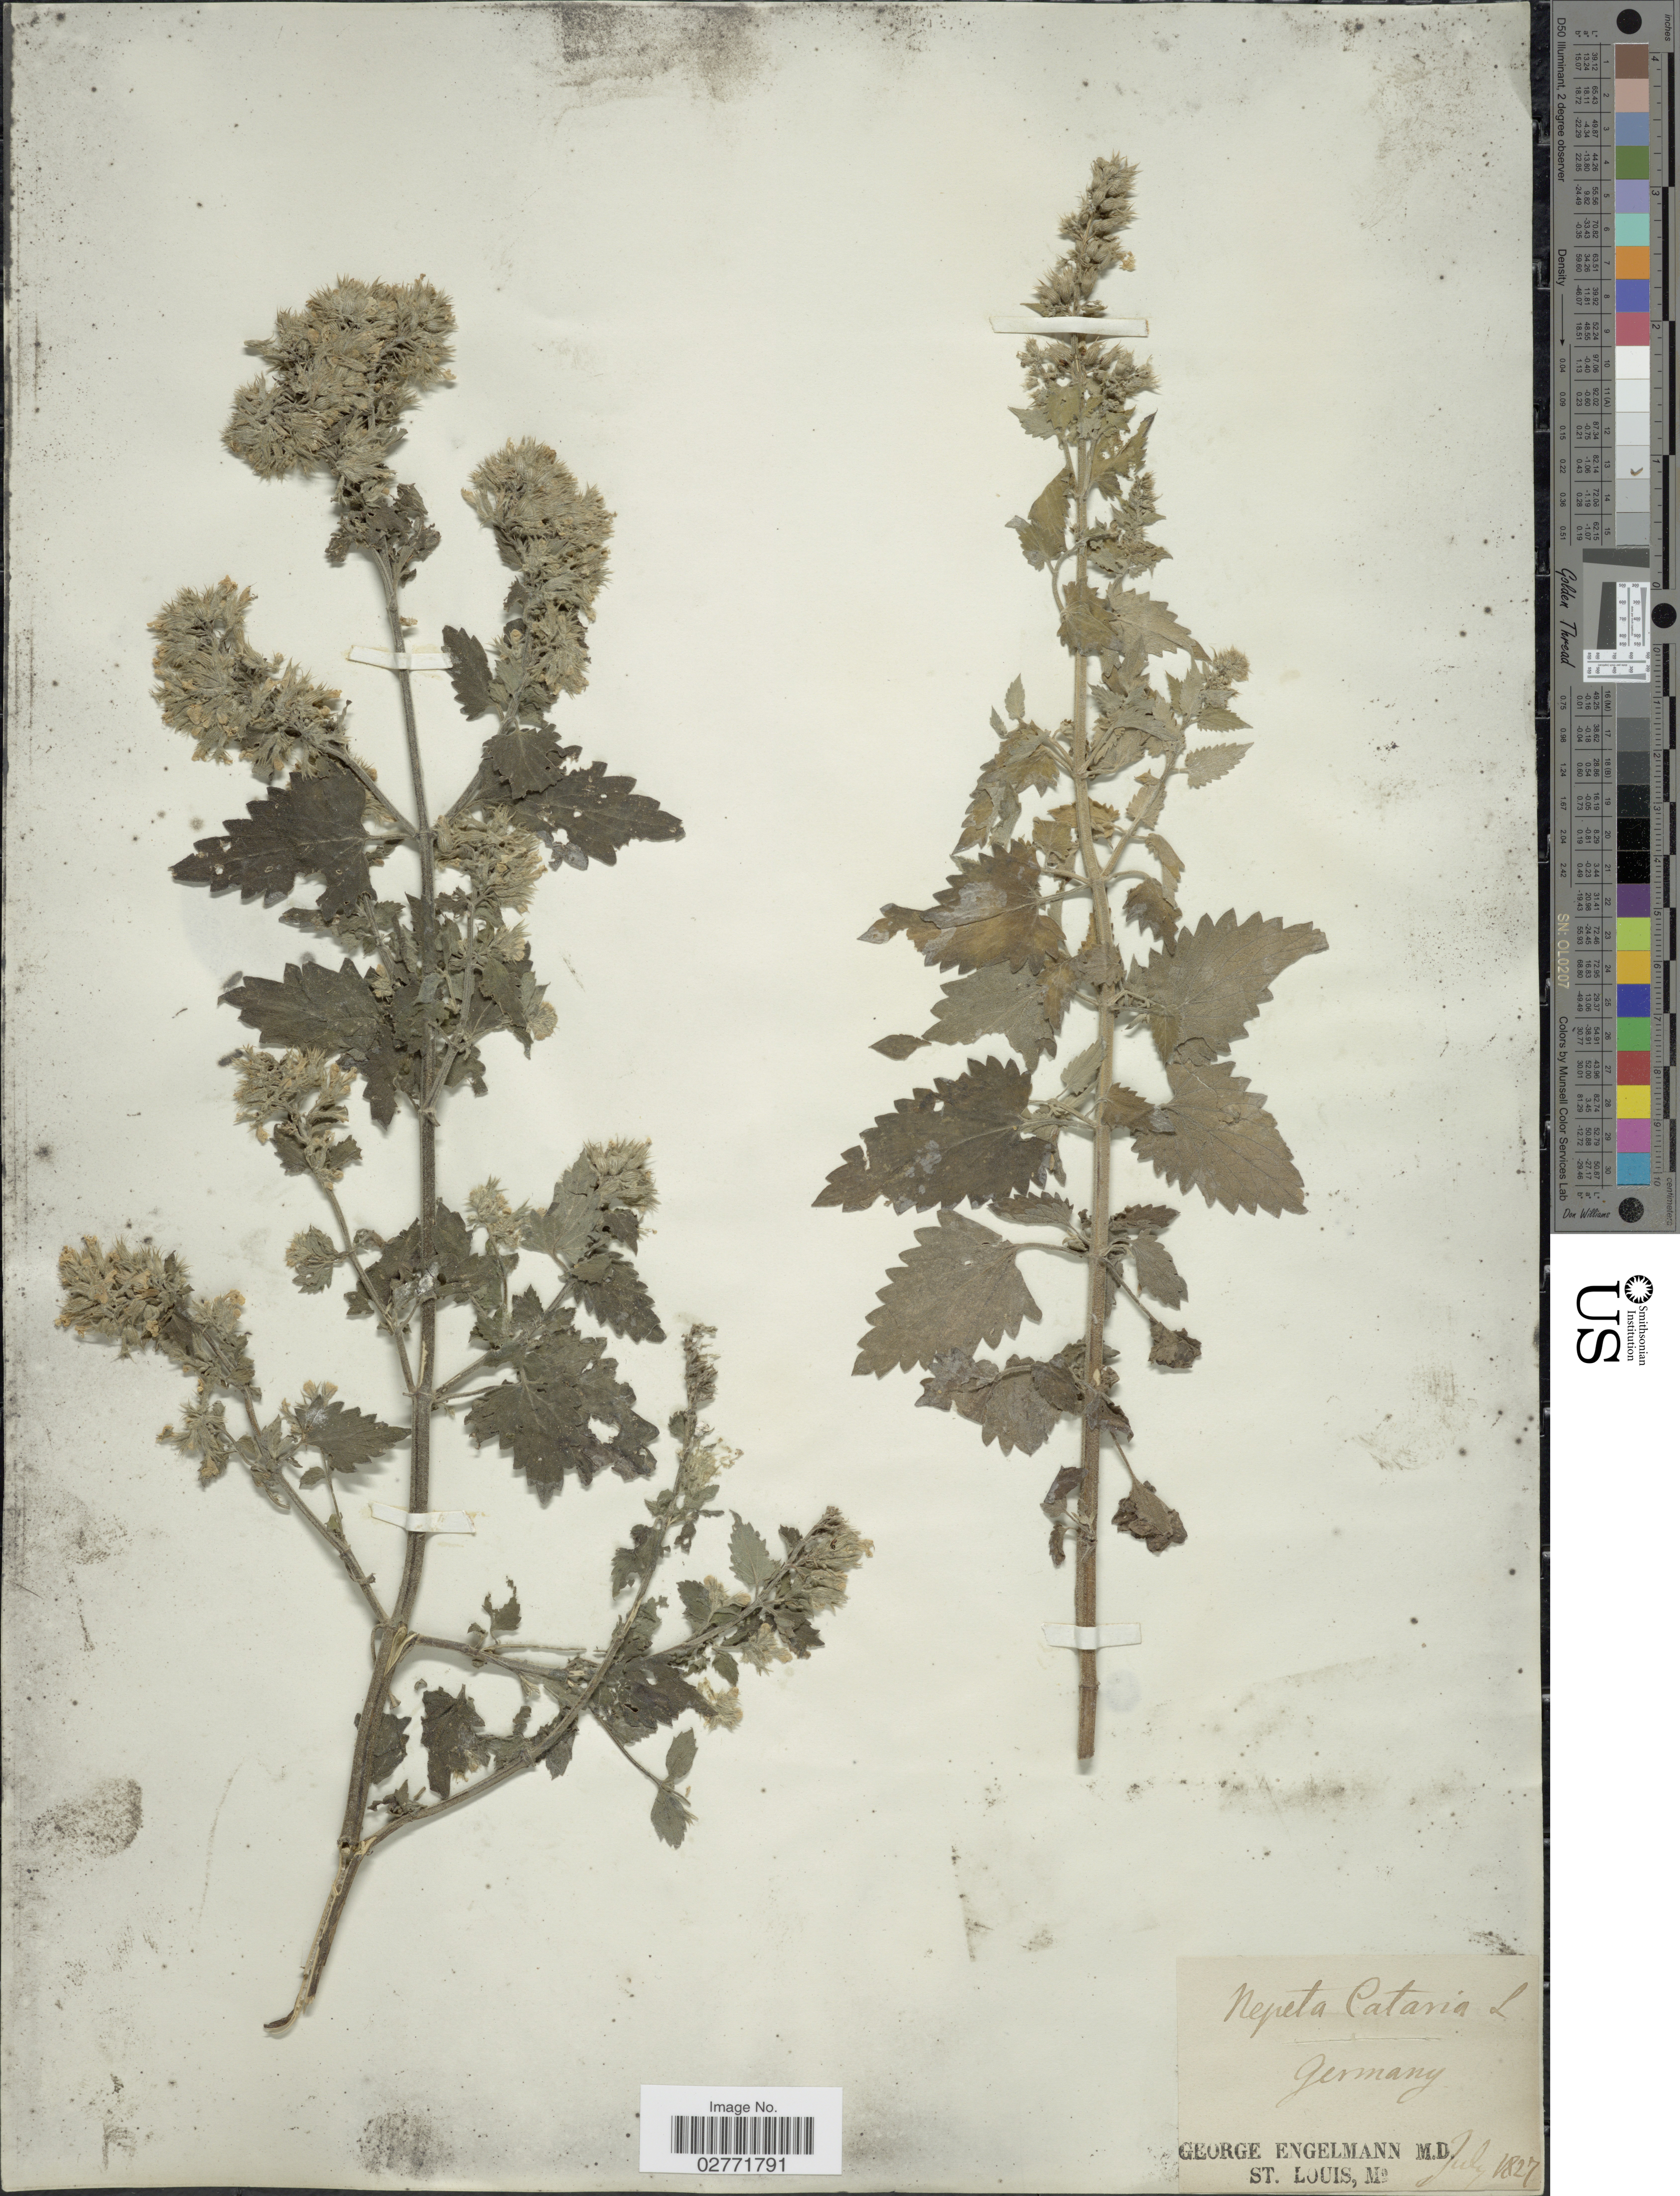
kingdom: Plantae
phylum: Tracheophyta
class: Magnoliopsida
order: Lamiales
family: Lamiaceae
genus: Nepeta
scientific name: Nepeta cataria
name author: L.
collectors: G. Engelmann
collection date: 1827-07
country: Germany